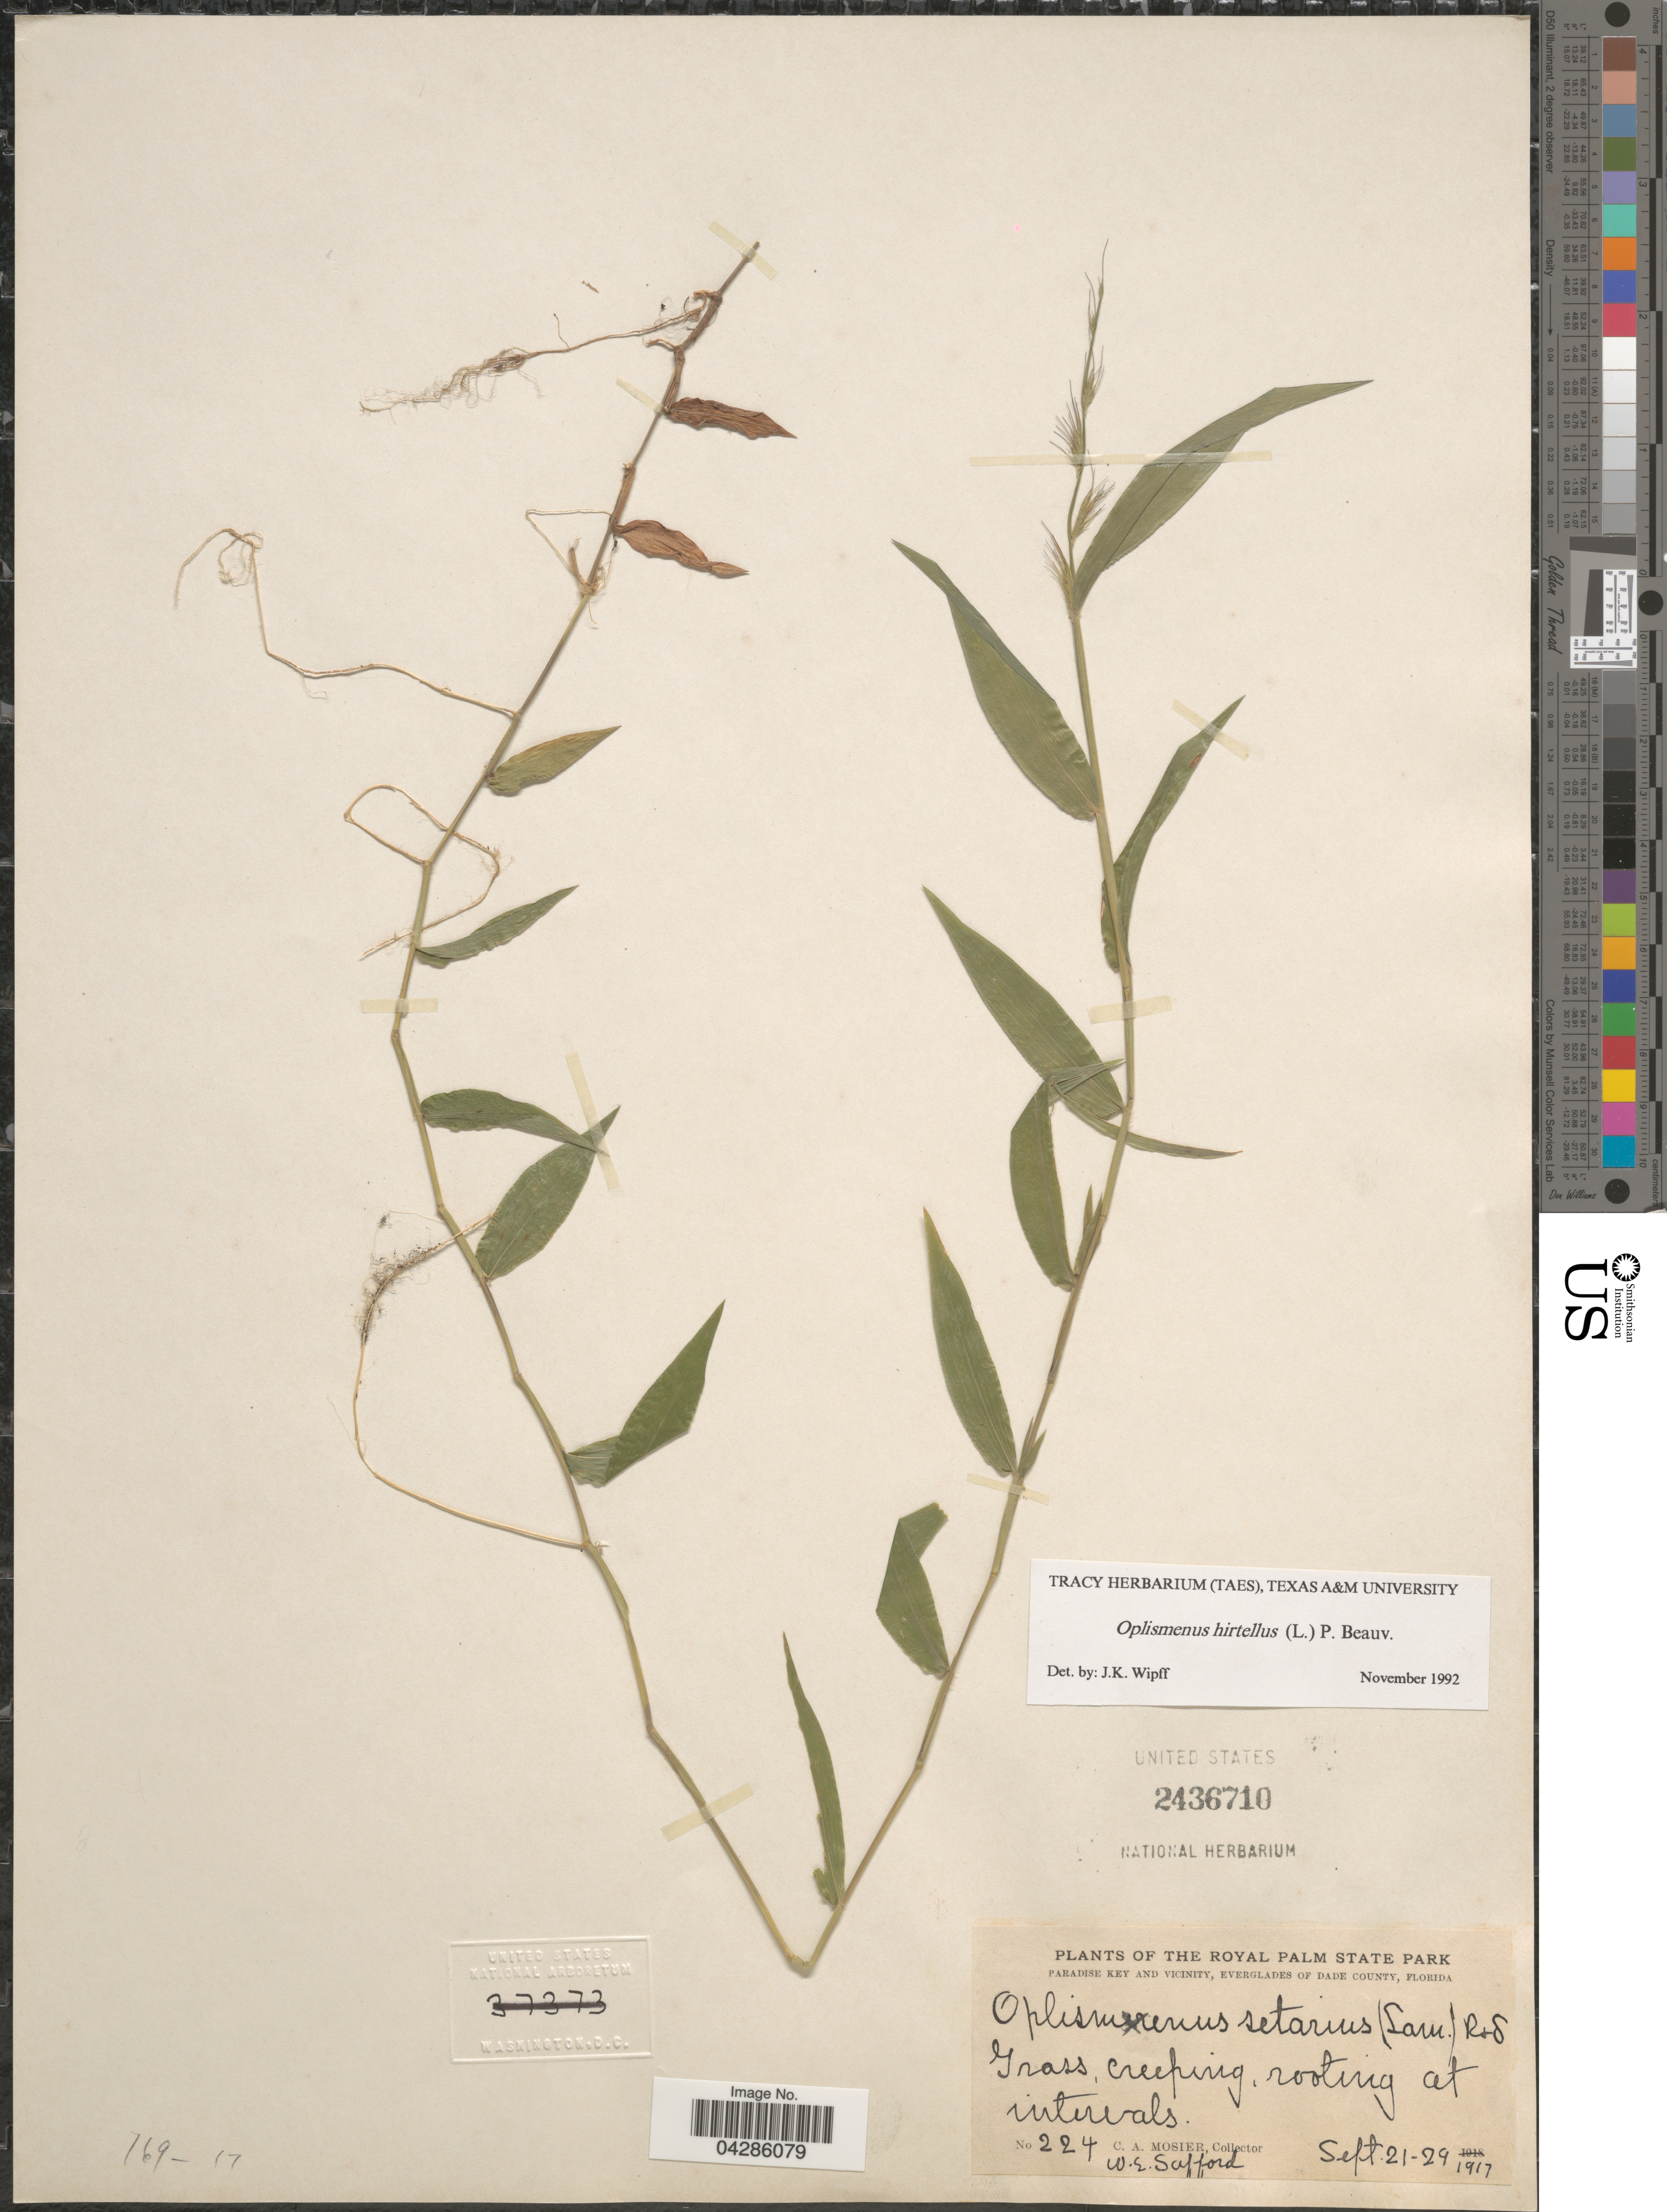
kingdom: Plantae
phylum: Tracheophyta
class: Liliopsida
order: Poales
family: Poaceae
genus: Oplismenus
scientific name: Oplismenus hirtellus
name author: (L.) P. Beauv.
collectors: C. A. Mosier & W. E. Safford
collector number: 224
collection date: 1917-09-21/1917-09-29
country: United States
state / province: Florida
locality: Royal Palm State Park. Paradise Key and vicinity, Everglades of Dade County.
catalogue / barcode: US 2436710